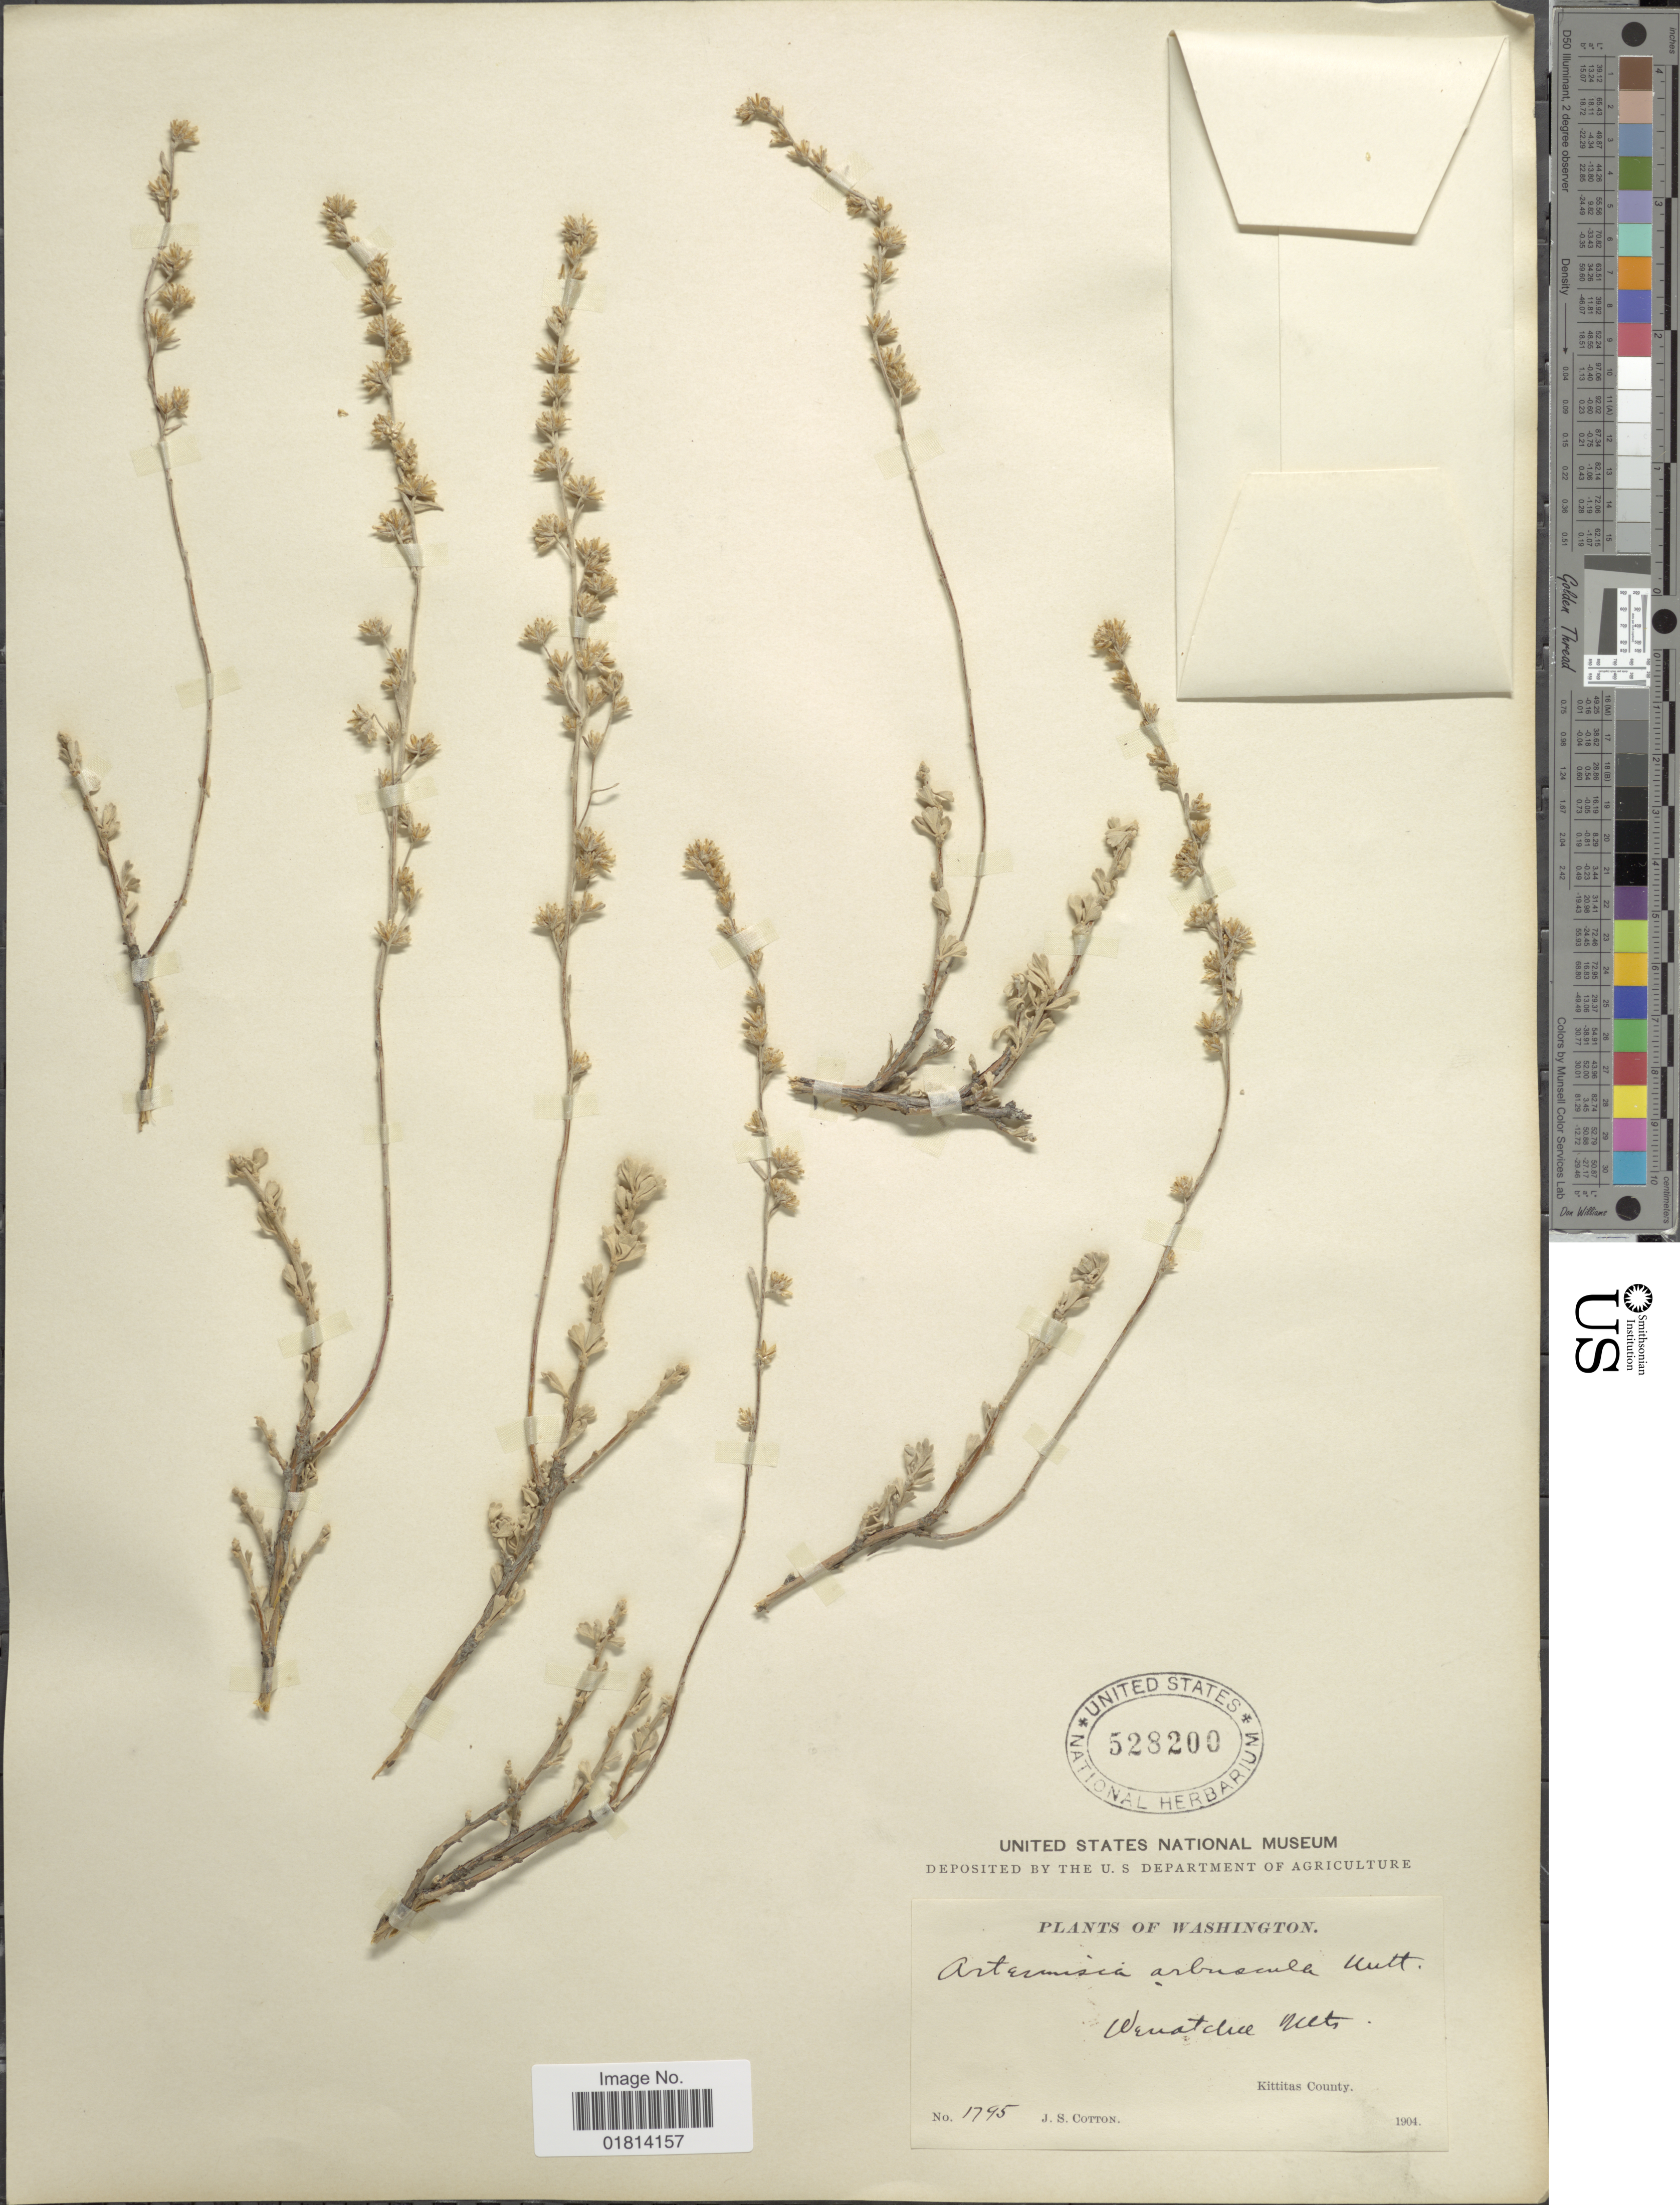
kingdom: Plantae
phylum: Tracheophyta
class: Magnoliopsida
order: Asterales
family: Asteraceae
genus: Artemisia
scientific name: Artemisia arbuscula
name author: Nutt.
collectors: J. S. Cotton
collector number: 1795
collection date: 1904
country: United States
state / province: Washington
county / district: Chelan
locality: Wenatchee Mts.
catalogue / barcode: US 528200